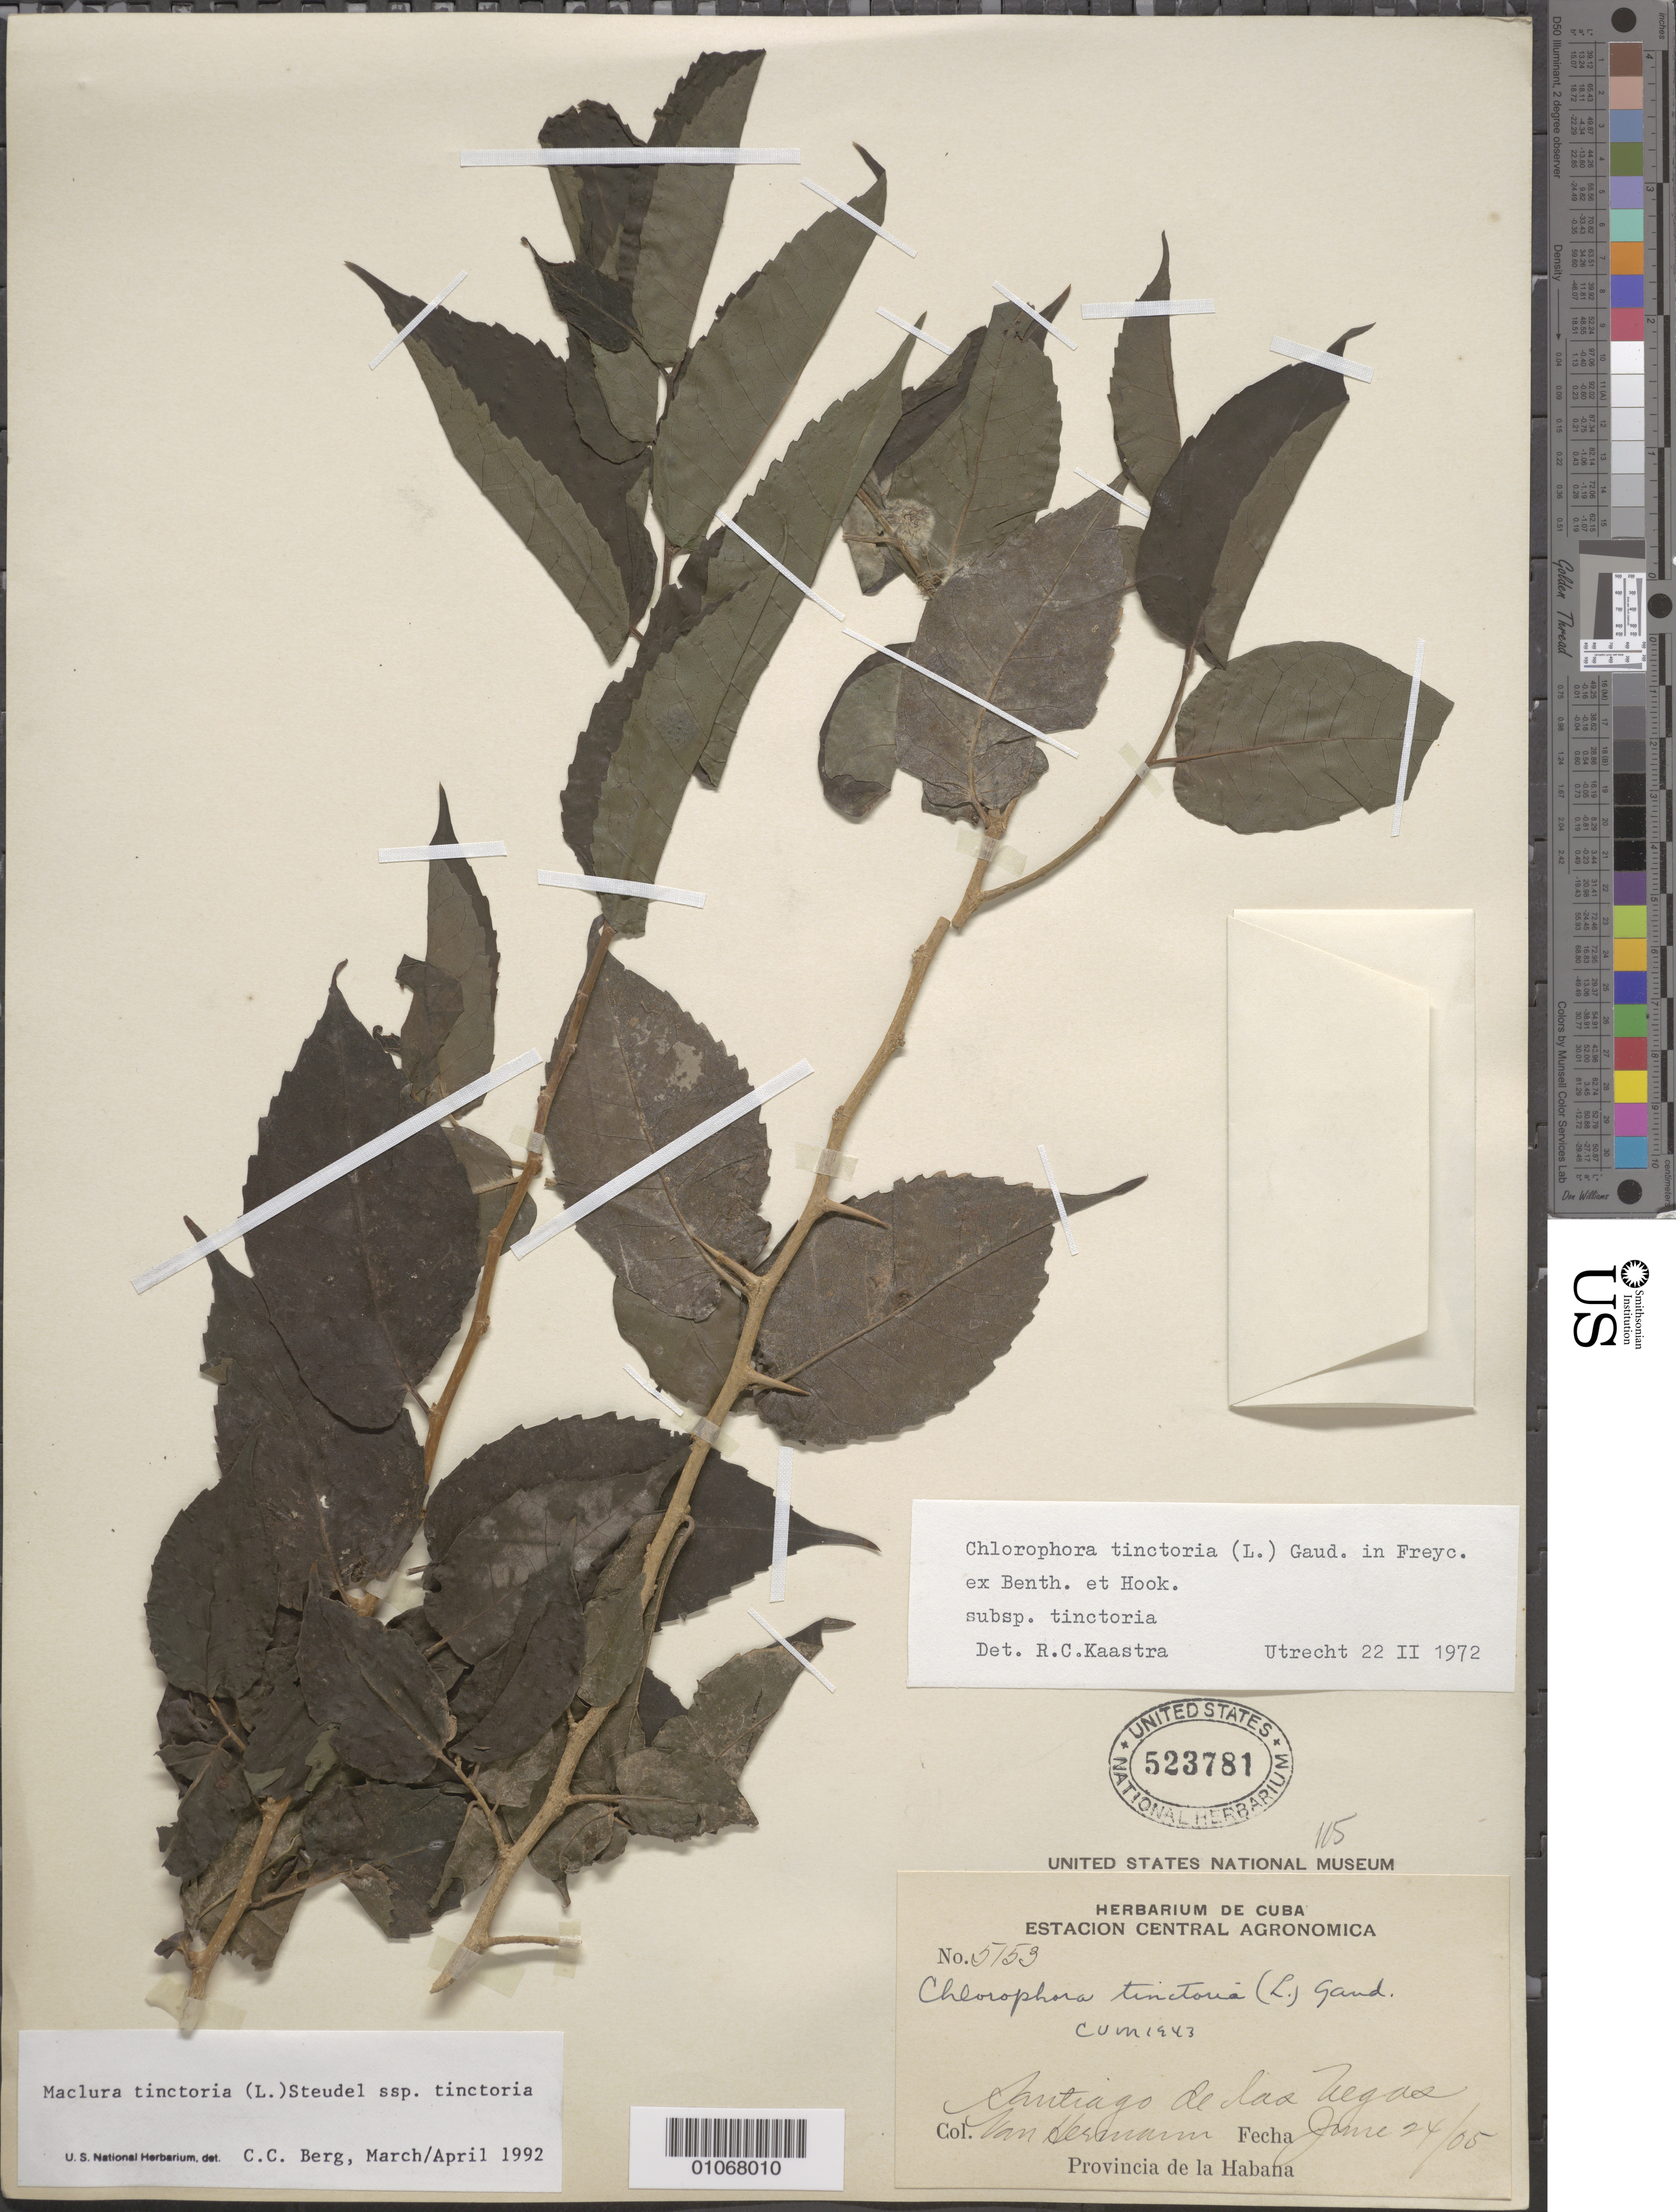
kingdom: Plantae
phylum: Tracheophyta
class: Magnoliopsida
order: Rosales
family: Moraceae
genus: Maclura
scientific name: Maclura tinctoria subsp. tinctoria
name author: (L.) D. Don ex Steud.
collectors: V. Hermann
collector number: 5753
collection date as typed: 24 Jun 1905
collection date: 1905-06-24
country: Cuba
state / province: La Habana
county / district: Municipio Boyeros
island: Cuba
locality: Santiago de las Vegas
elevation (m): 97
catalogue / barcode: US 523781